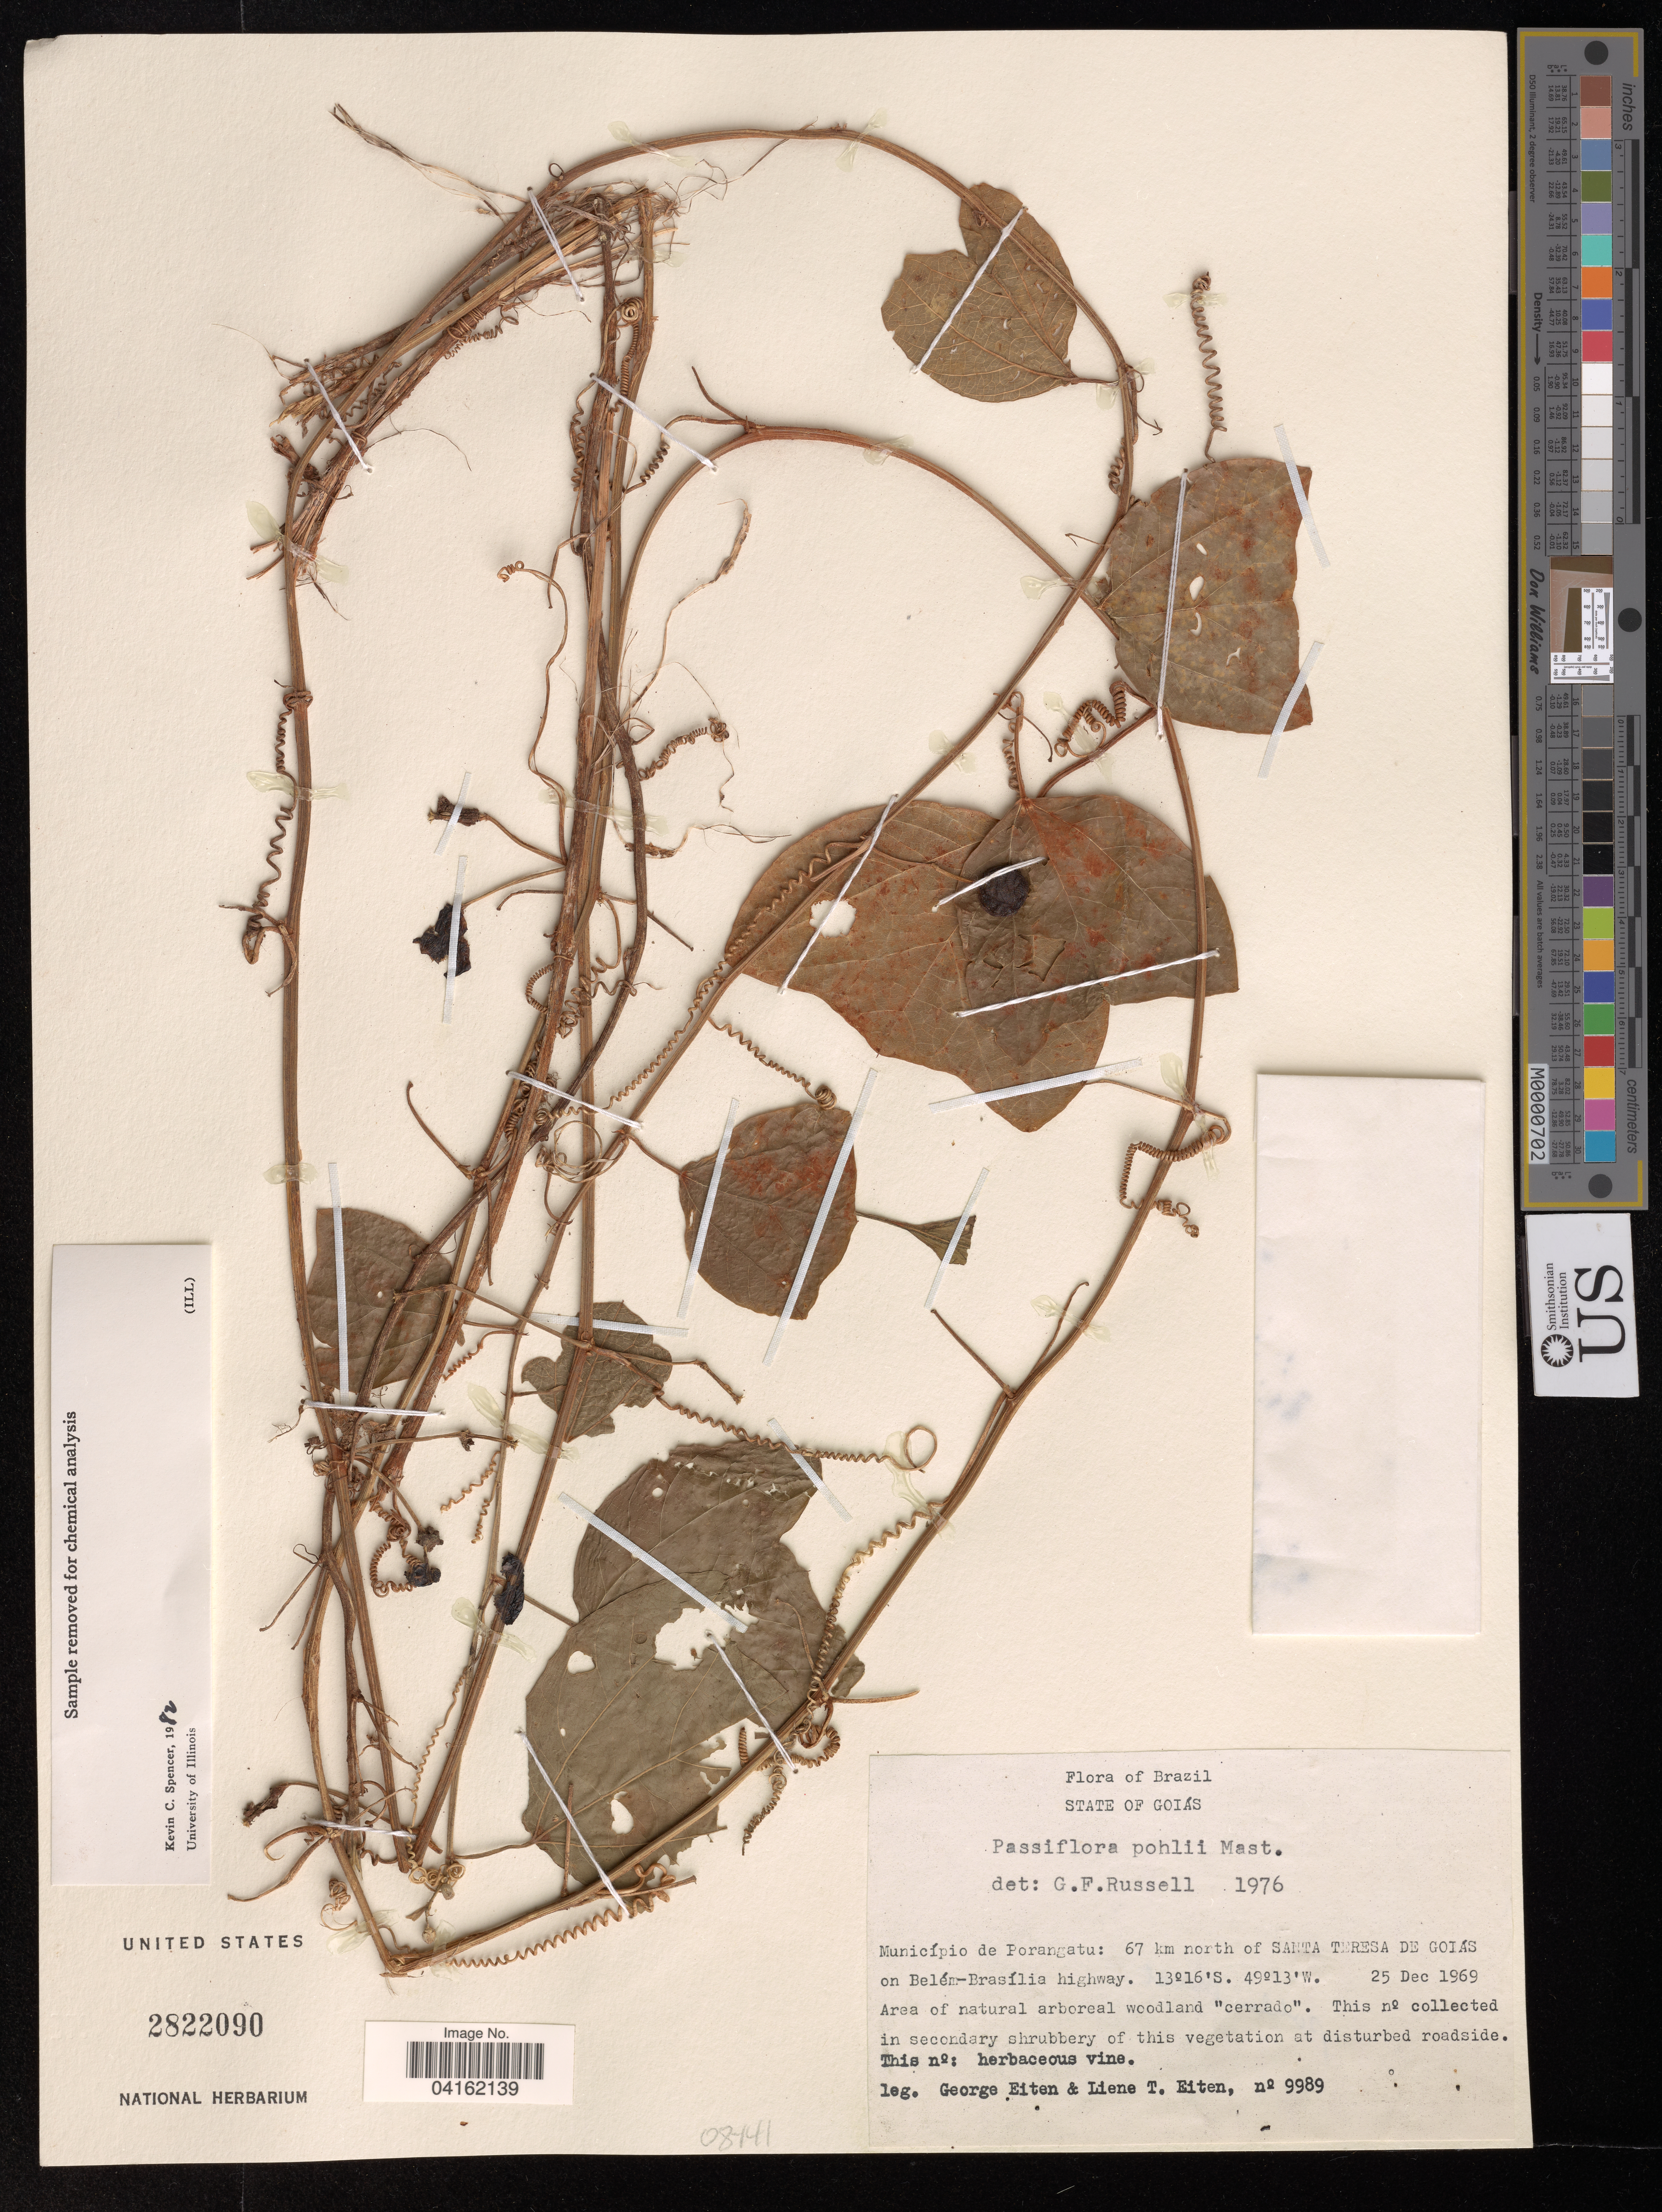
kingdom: Plantae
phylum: Tracheophyta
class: Magnoliopsida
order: Malpighiales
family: Passifloraceae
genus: Passiflora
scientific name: Passiflora pohlii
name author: Mast.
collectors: G. Eiten & L. T. Eiten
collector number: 9989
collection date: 1969-12-25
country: Brazil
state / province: Goiás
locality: Município de Porangatu: 67 km north of Santa Teresa de Goiás on Belém - Brasília highway.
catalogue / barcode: US 2822090